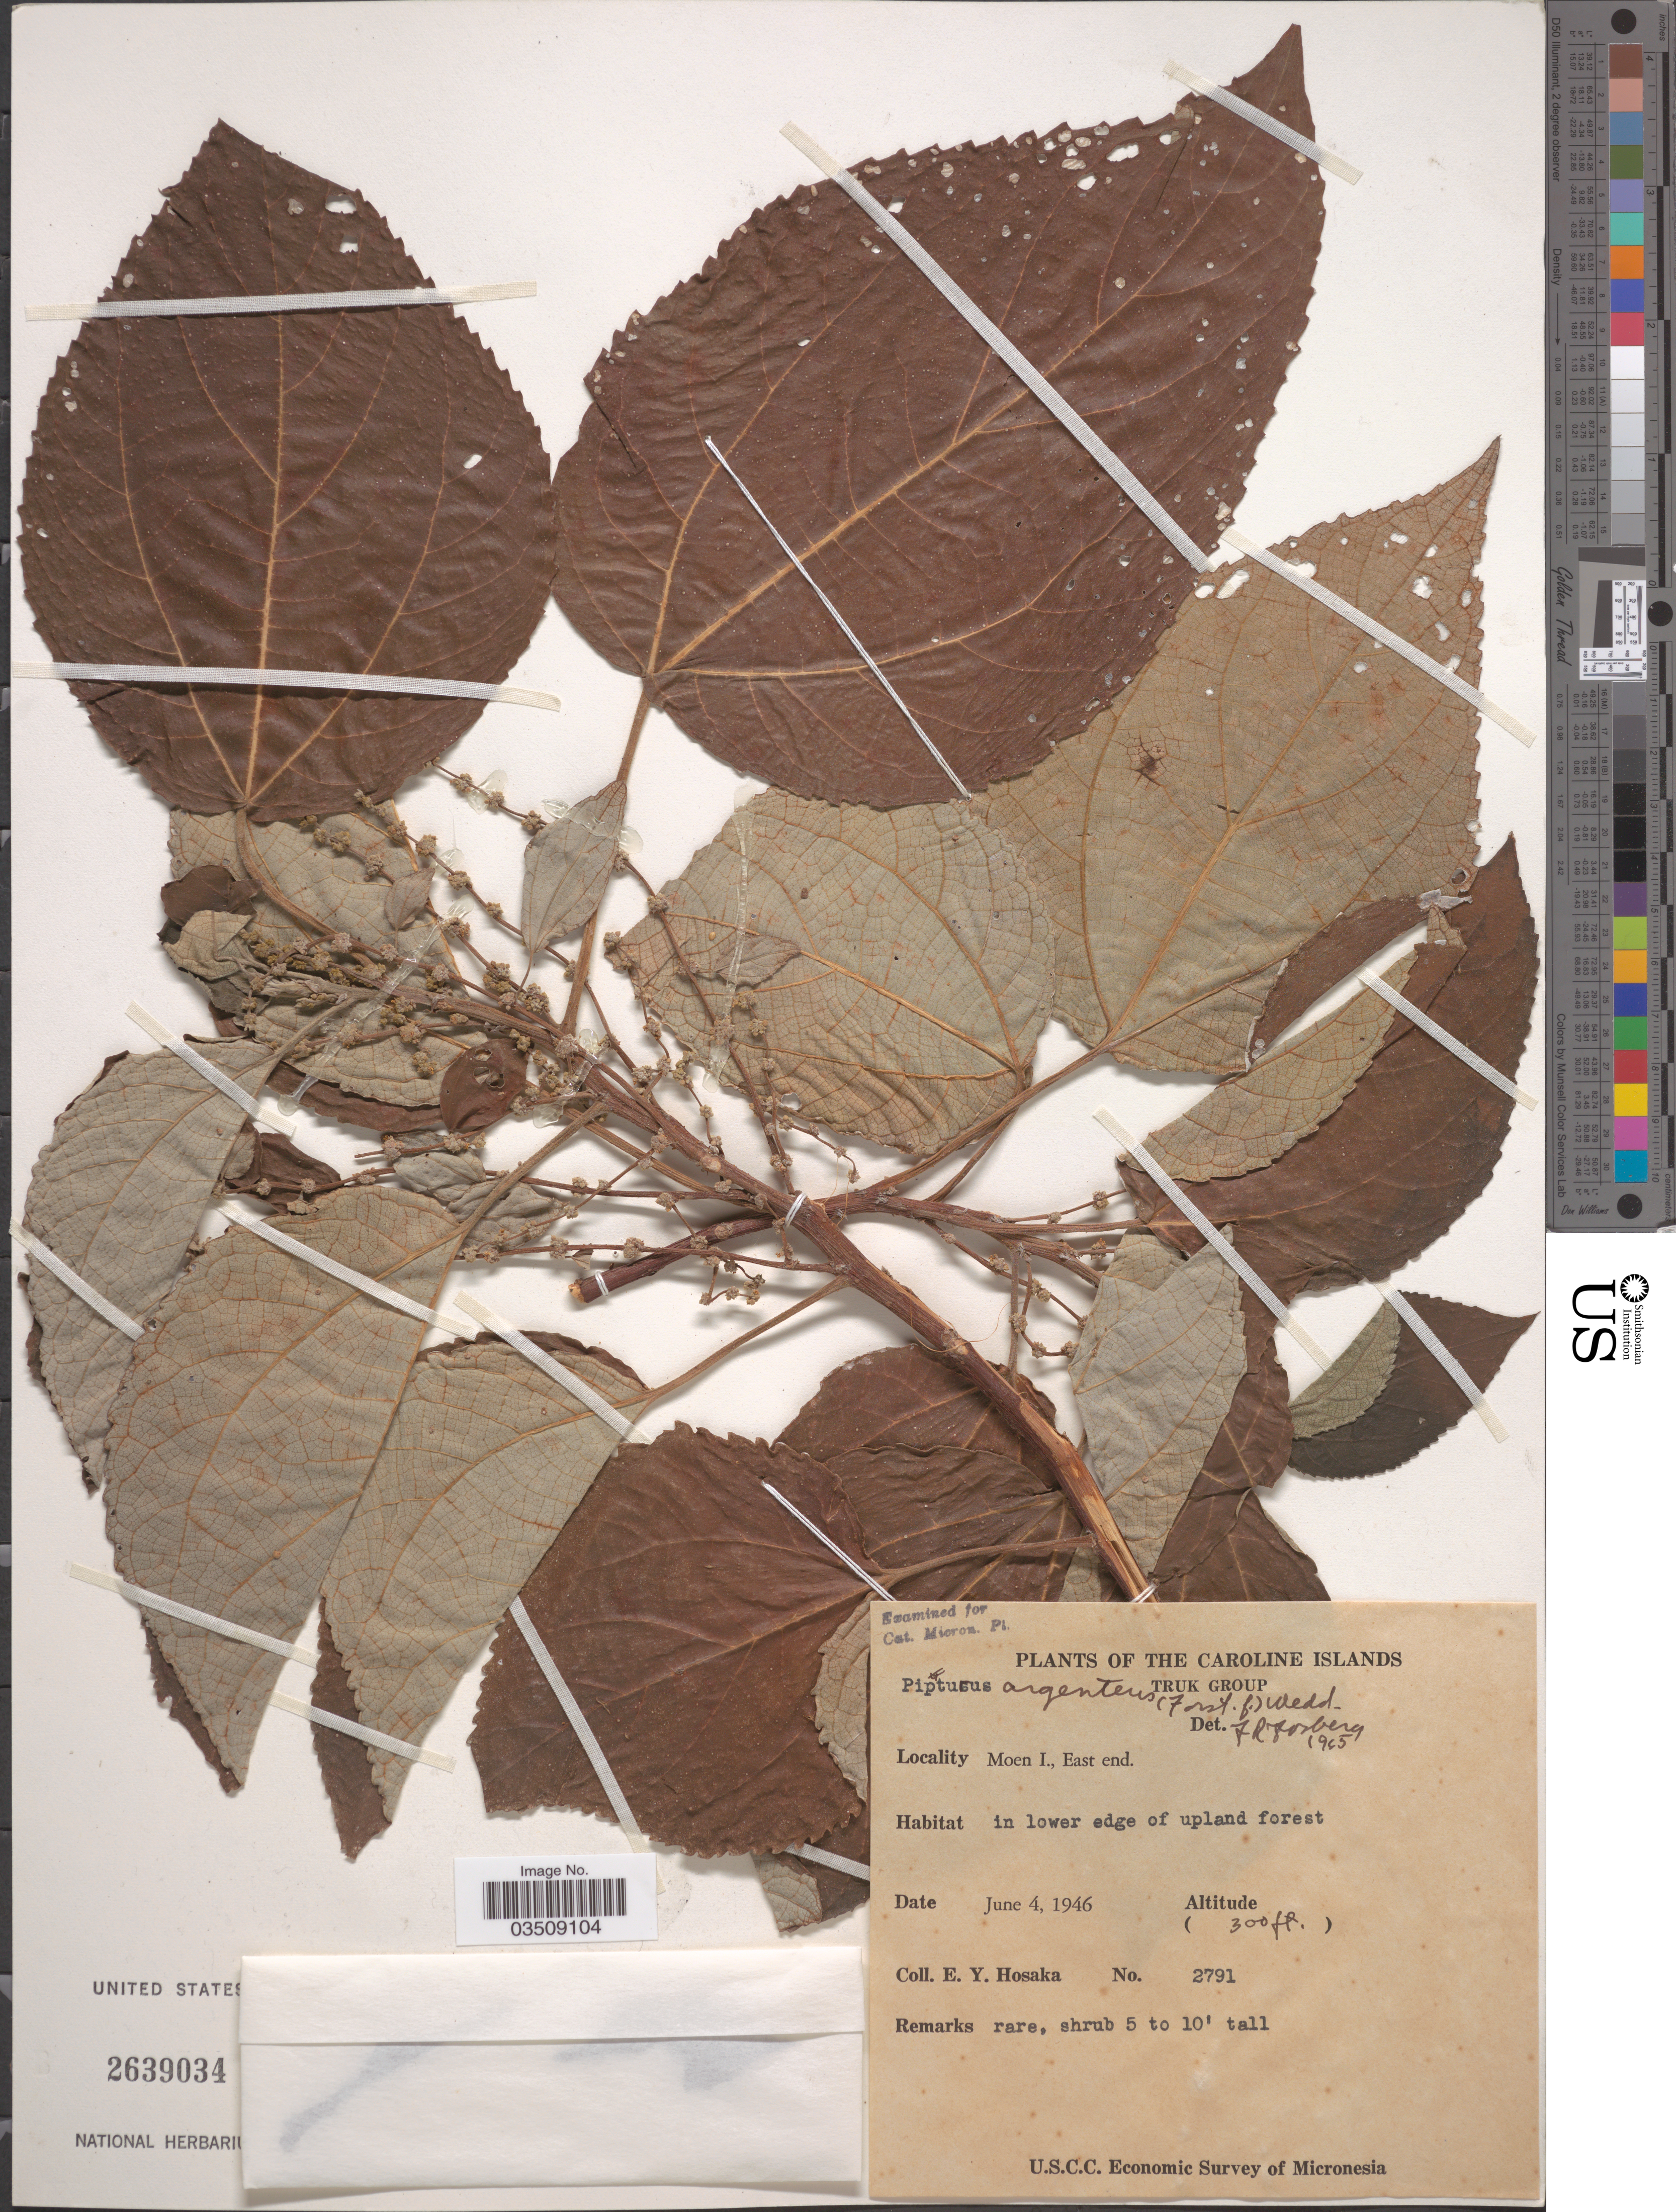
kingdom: Plantae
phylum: Tracheophyta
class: Magnoliopsida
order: Rosales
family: Urticaceae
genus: Pipturus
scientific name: Pipturus argenteus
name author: (G. Forst.) Wedd.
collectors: E. Y. Hosaka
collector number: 2791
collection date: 1946-06-04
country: Micronesia, Federated States of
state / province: Truk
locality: Caroline Islands. Truk Group. Moen I., East end.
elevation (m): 91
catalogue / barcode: US 2639034